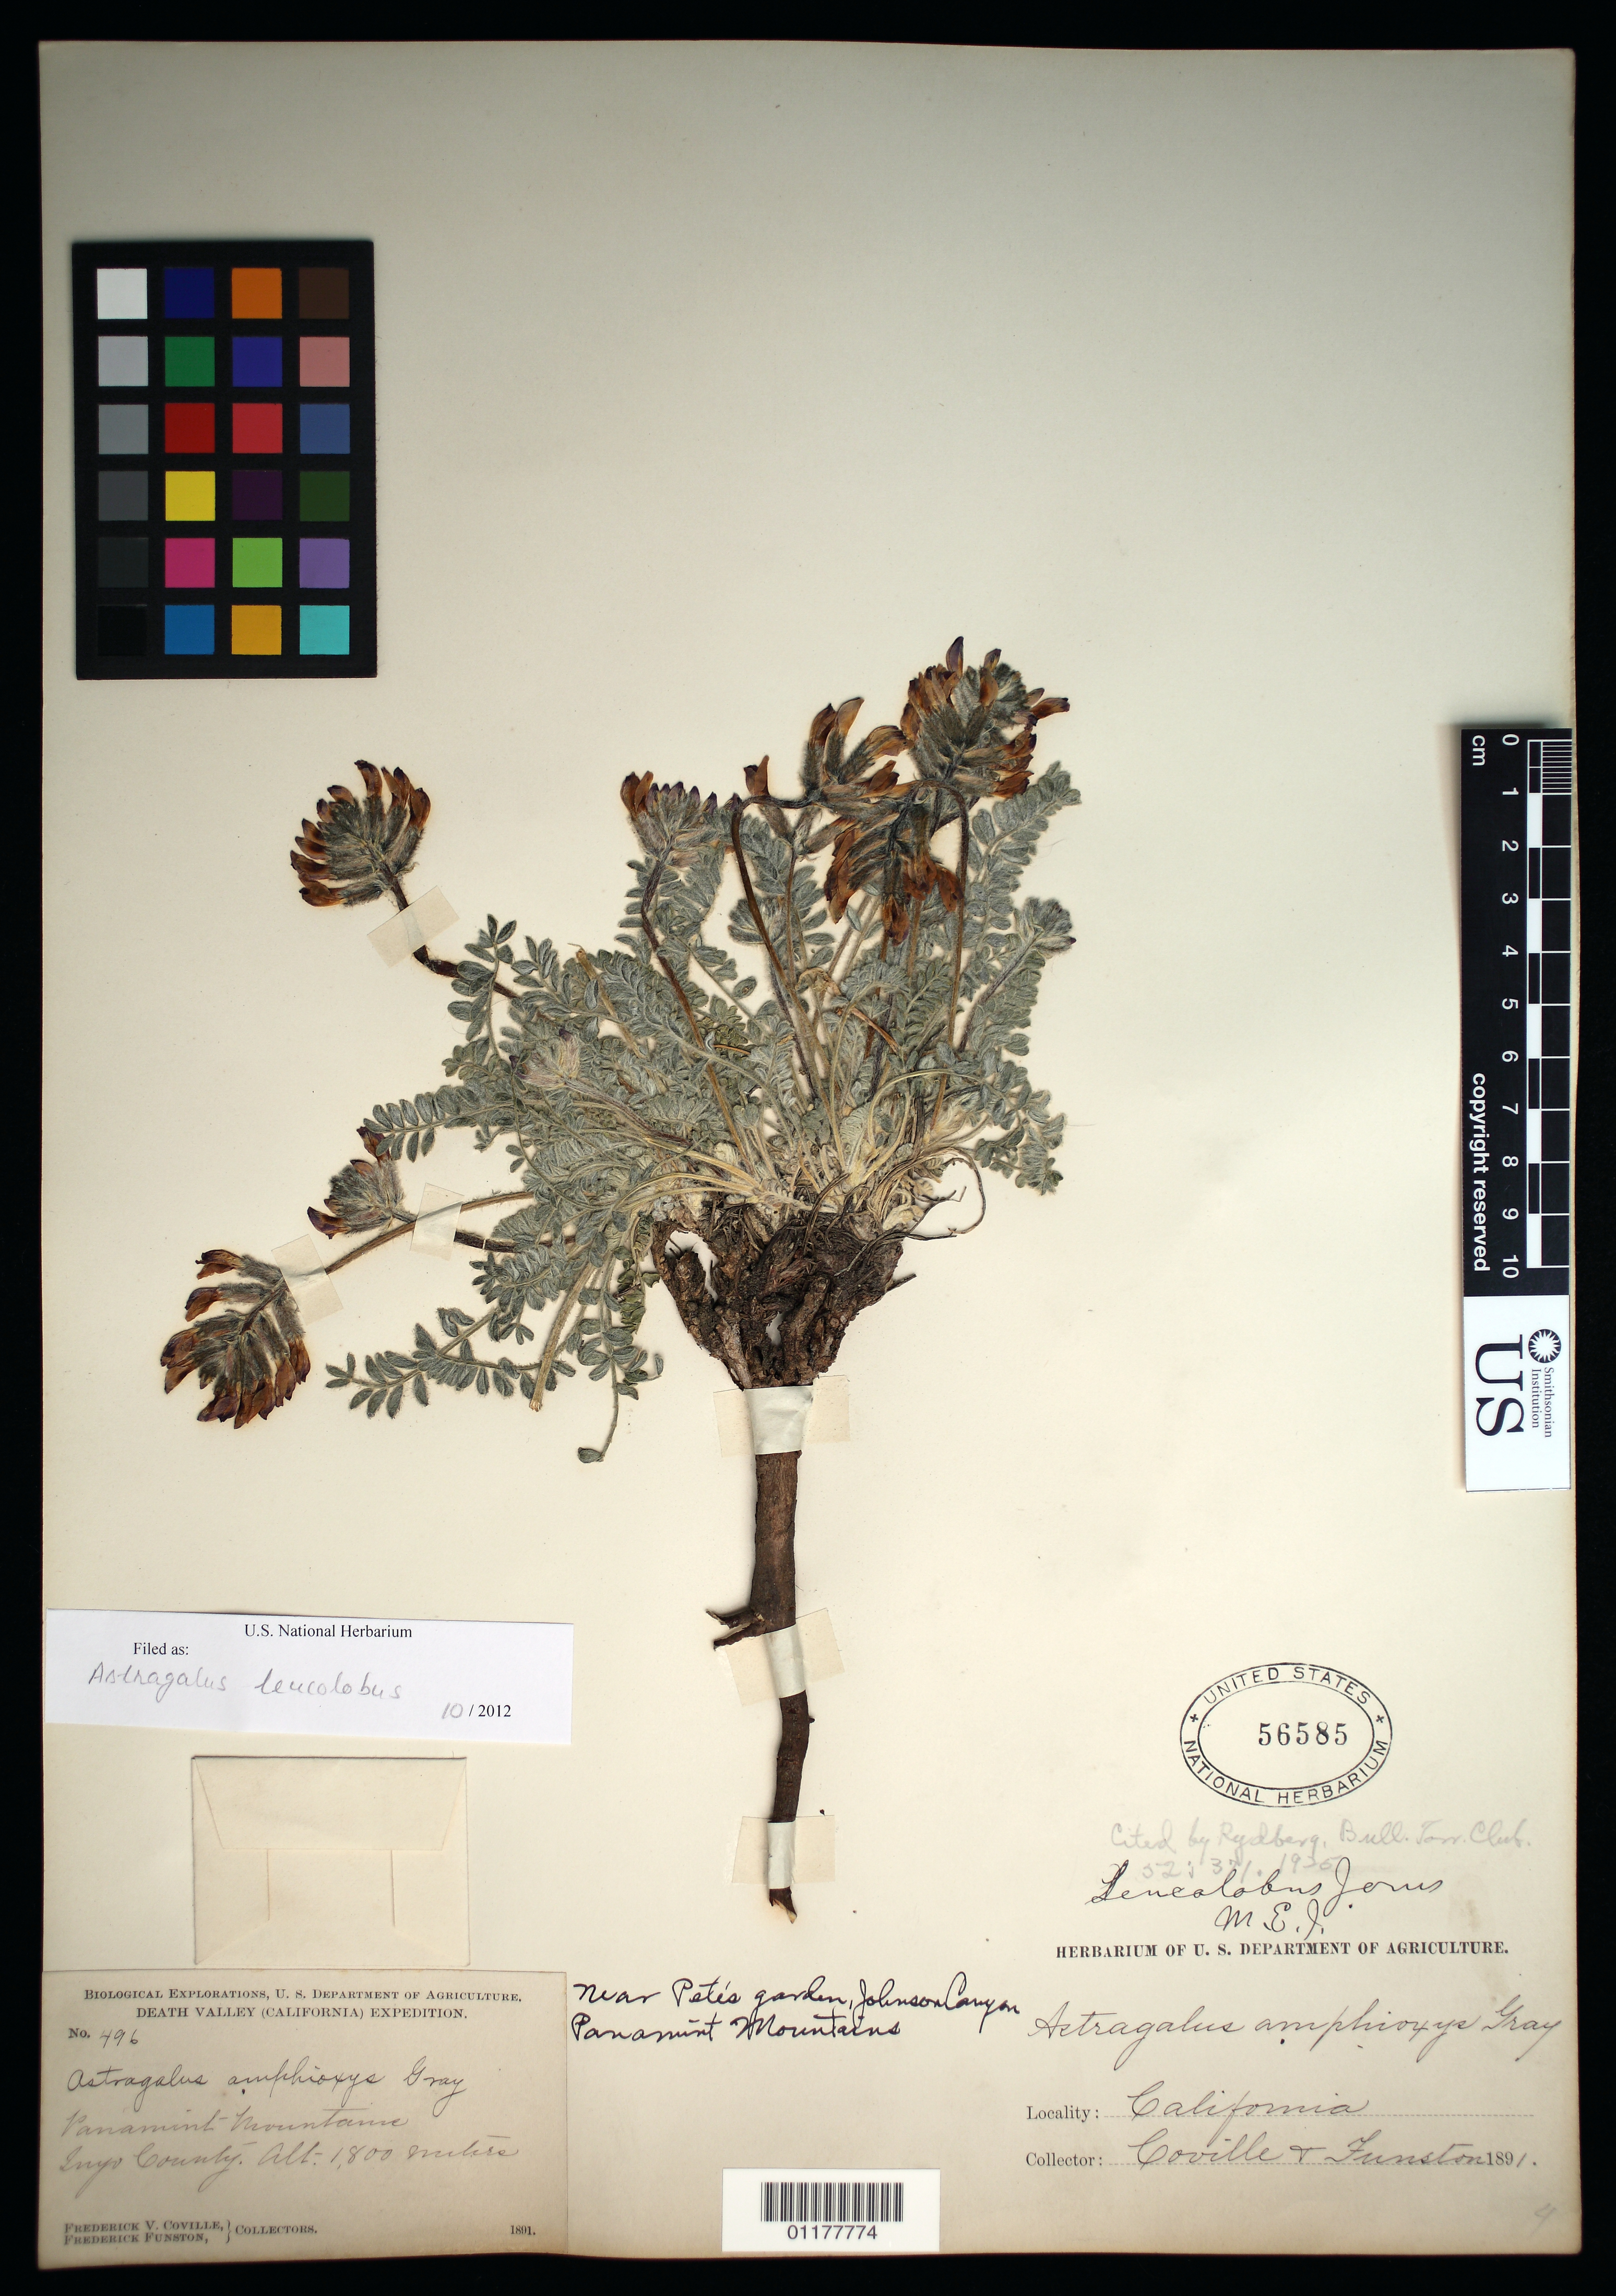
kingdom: Plantae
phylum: Tracheophyta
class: Magnoliopsida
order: Fabales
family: Fabaceae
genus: Astragalus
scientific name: Astragalus leucolobus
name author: S. Watson ex M.E. Jones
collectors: F. V. Coville & F. Funston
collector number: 496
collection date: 1891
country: United States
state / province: California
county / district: Inyo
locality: Johnson Canon, Panamint Mts., near Pete's Garden.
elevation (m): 1800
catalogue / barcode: US 56585